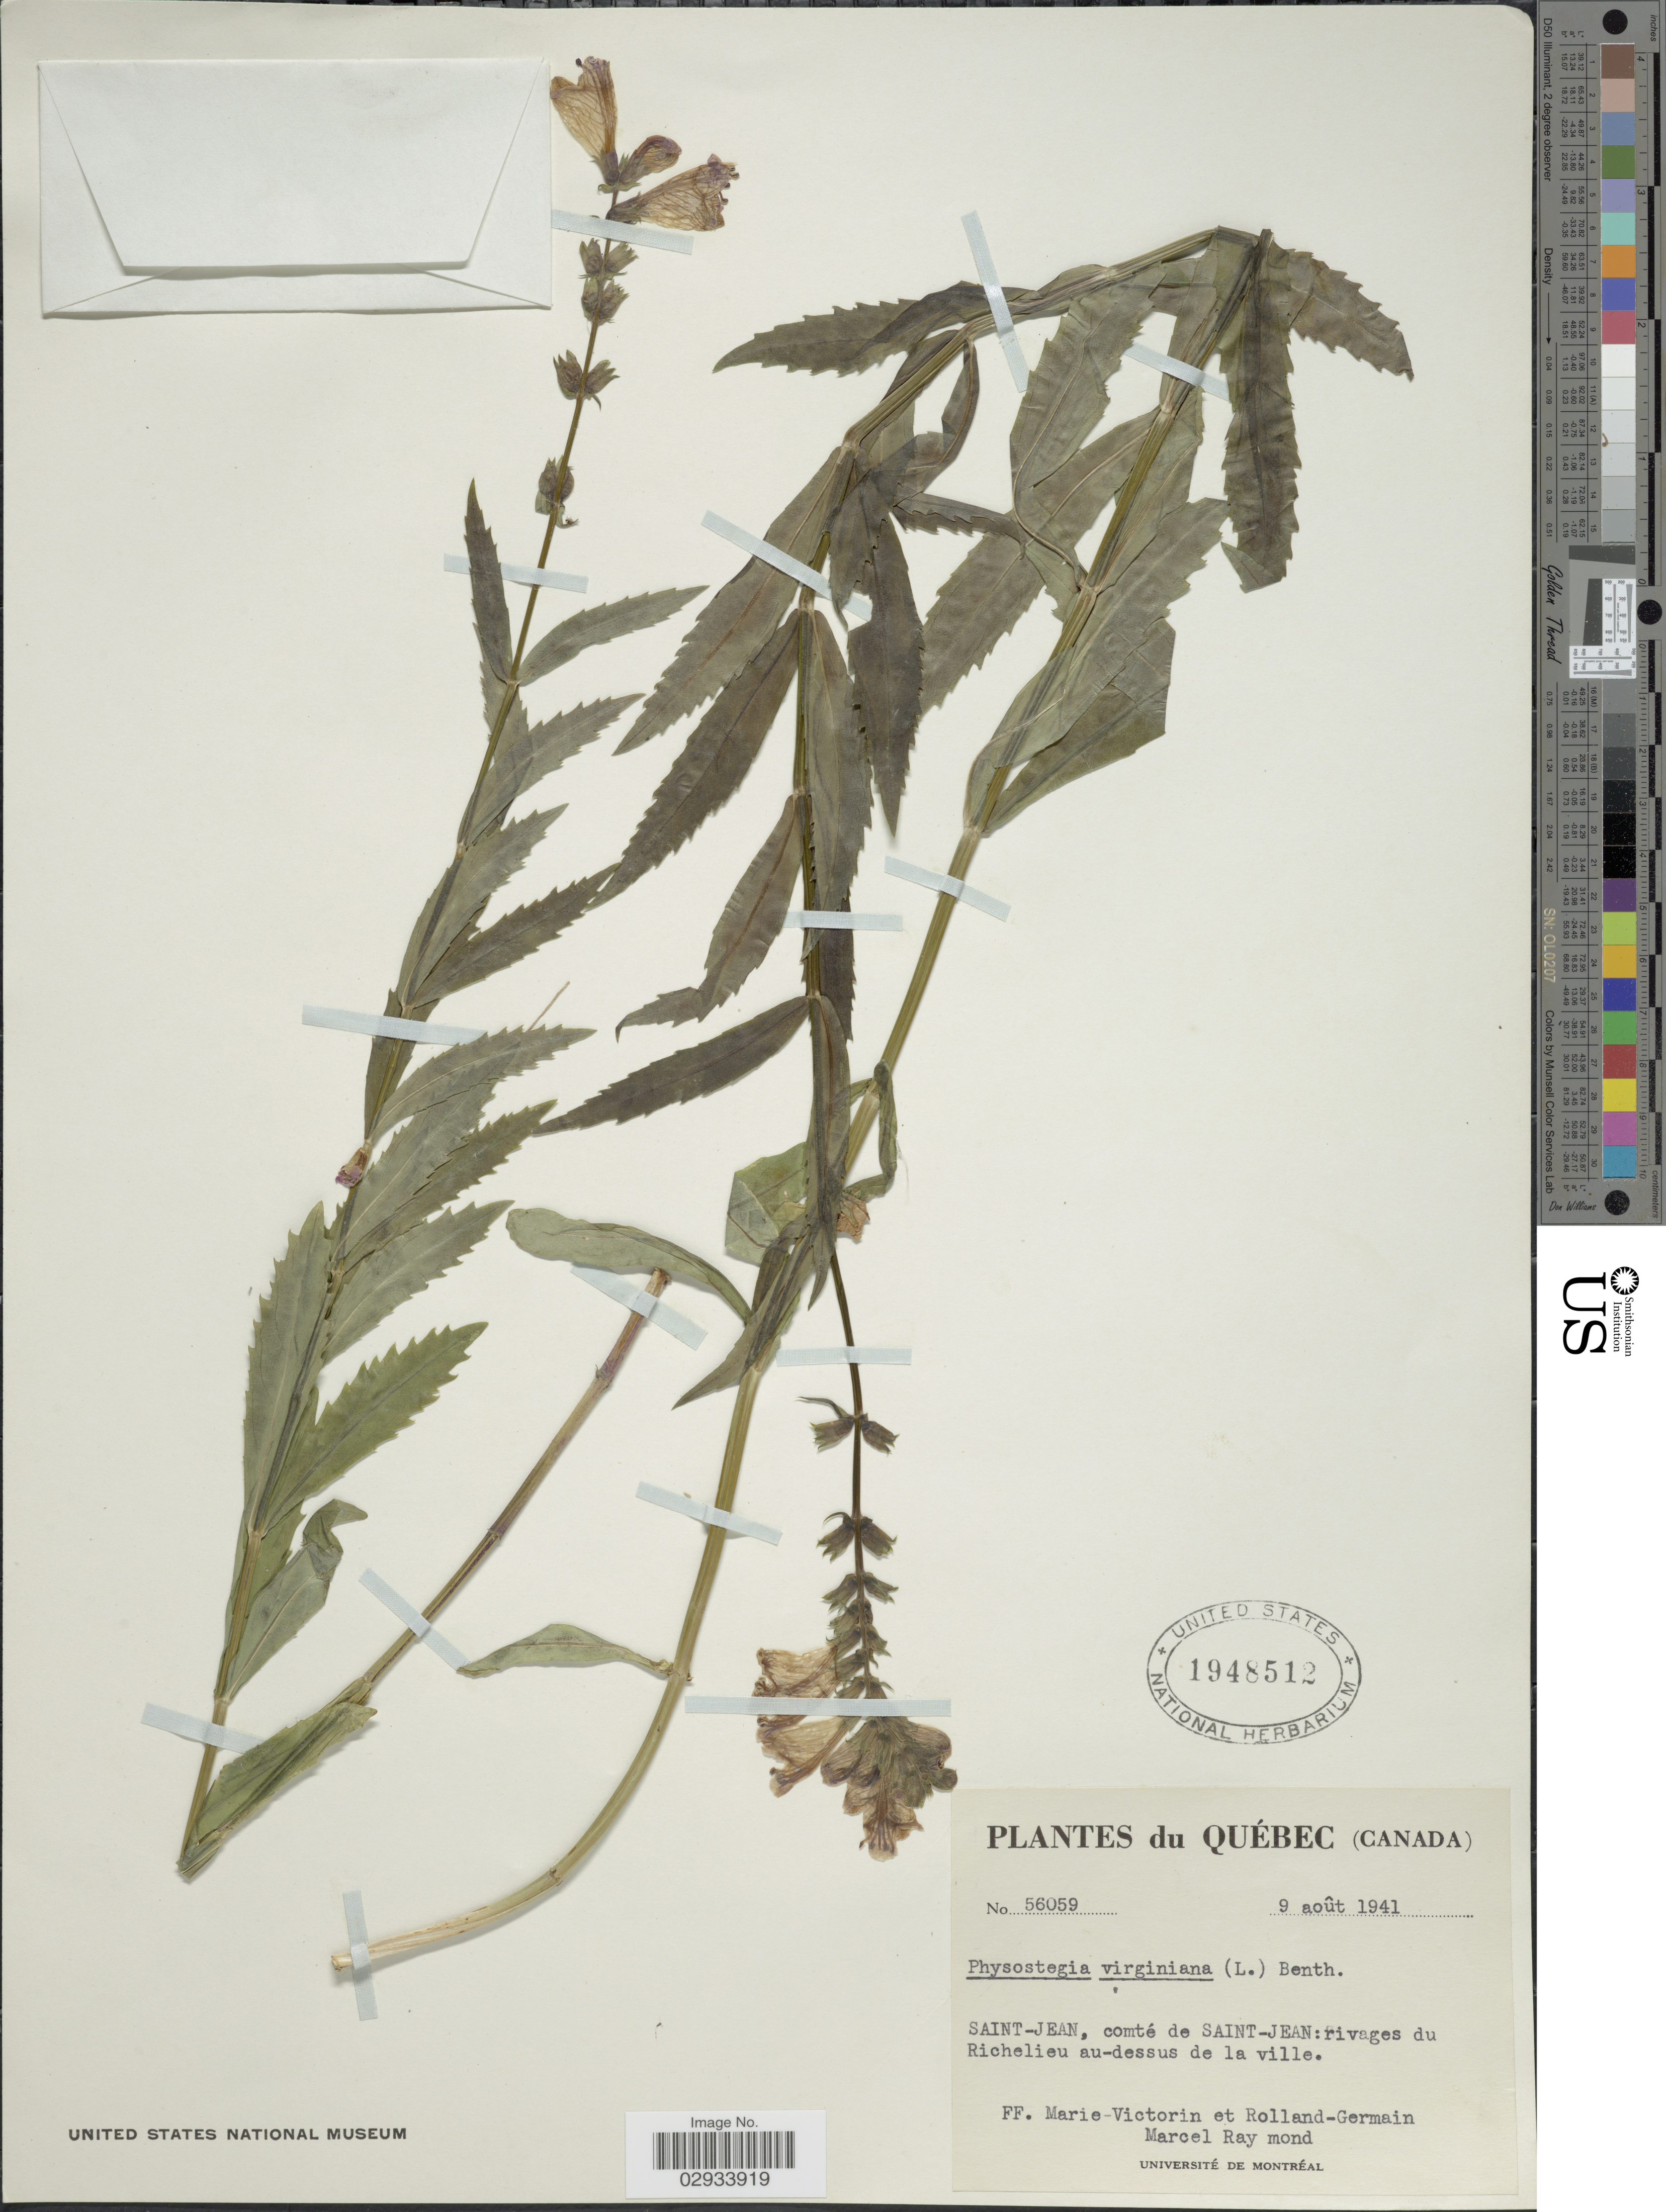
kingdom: Plantae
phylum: Tracheophyta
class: Magnoliopsida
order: Lamiales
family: Lamiaceae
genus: Physostegia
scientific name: Physostegia virginiana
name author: (L.) Benth.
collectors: F. Marie-Victorin, Rolland-Germain & M. Raymond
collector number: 56059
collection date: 1941-08-09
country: Canada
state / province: Quebec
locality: Saint-Jean, comté de Saint-Jean: rivages du Richelieu au-dessus de la ville.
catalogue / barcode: US 1948512